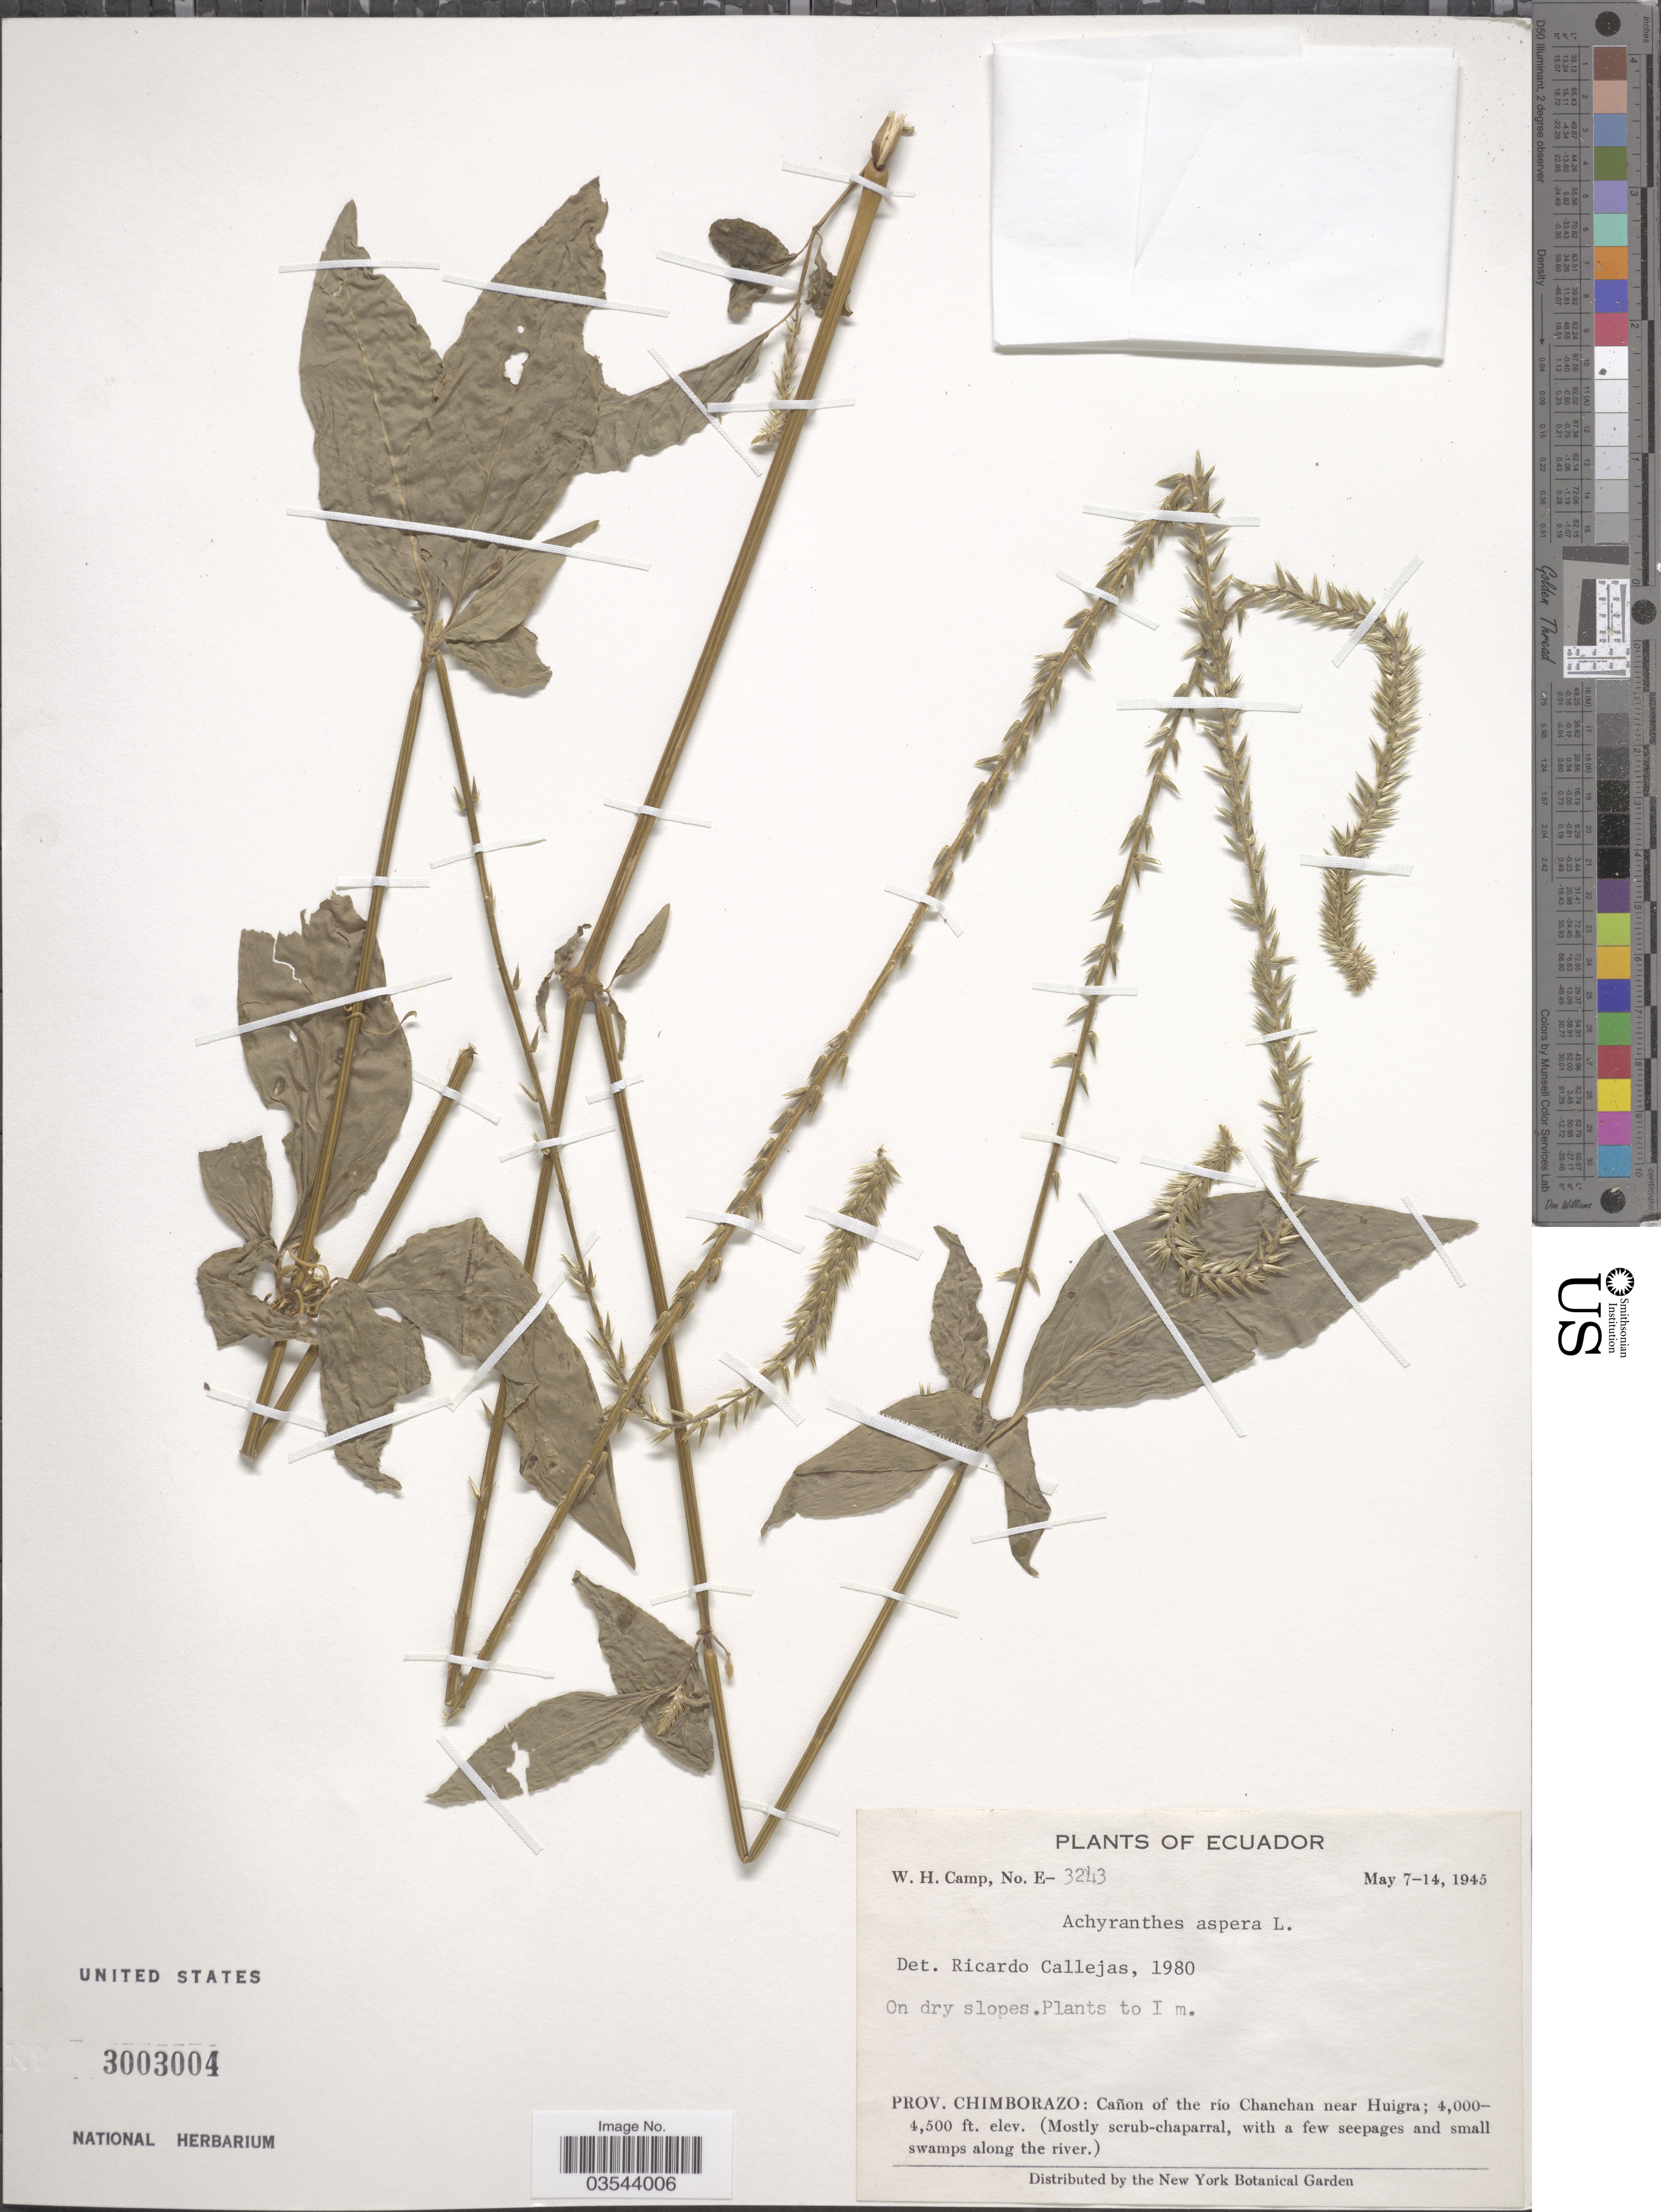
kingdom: Plantae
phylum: Tracheophyta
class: Magnoliopsida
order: Caryophyllales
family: Amaranthaceae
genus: Achyranthes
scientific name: Achyranthes aspera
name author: L.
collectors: W. H. Camp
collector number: E-3243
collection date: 1945-05-07/1945-05-14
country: Ecuador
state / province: Chimborazo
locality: Cañon of the río Chanchan near Huigra.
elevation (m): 1219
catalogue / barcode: US 3003004